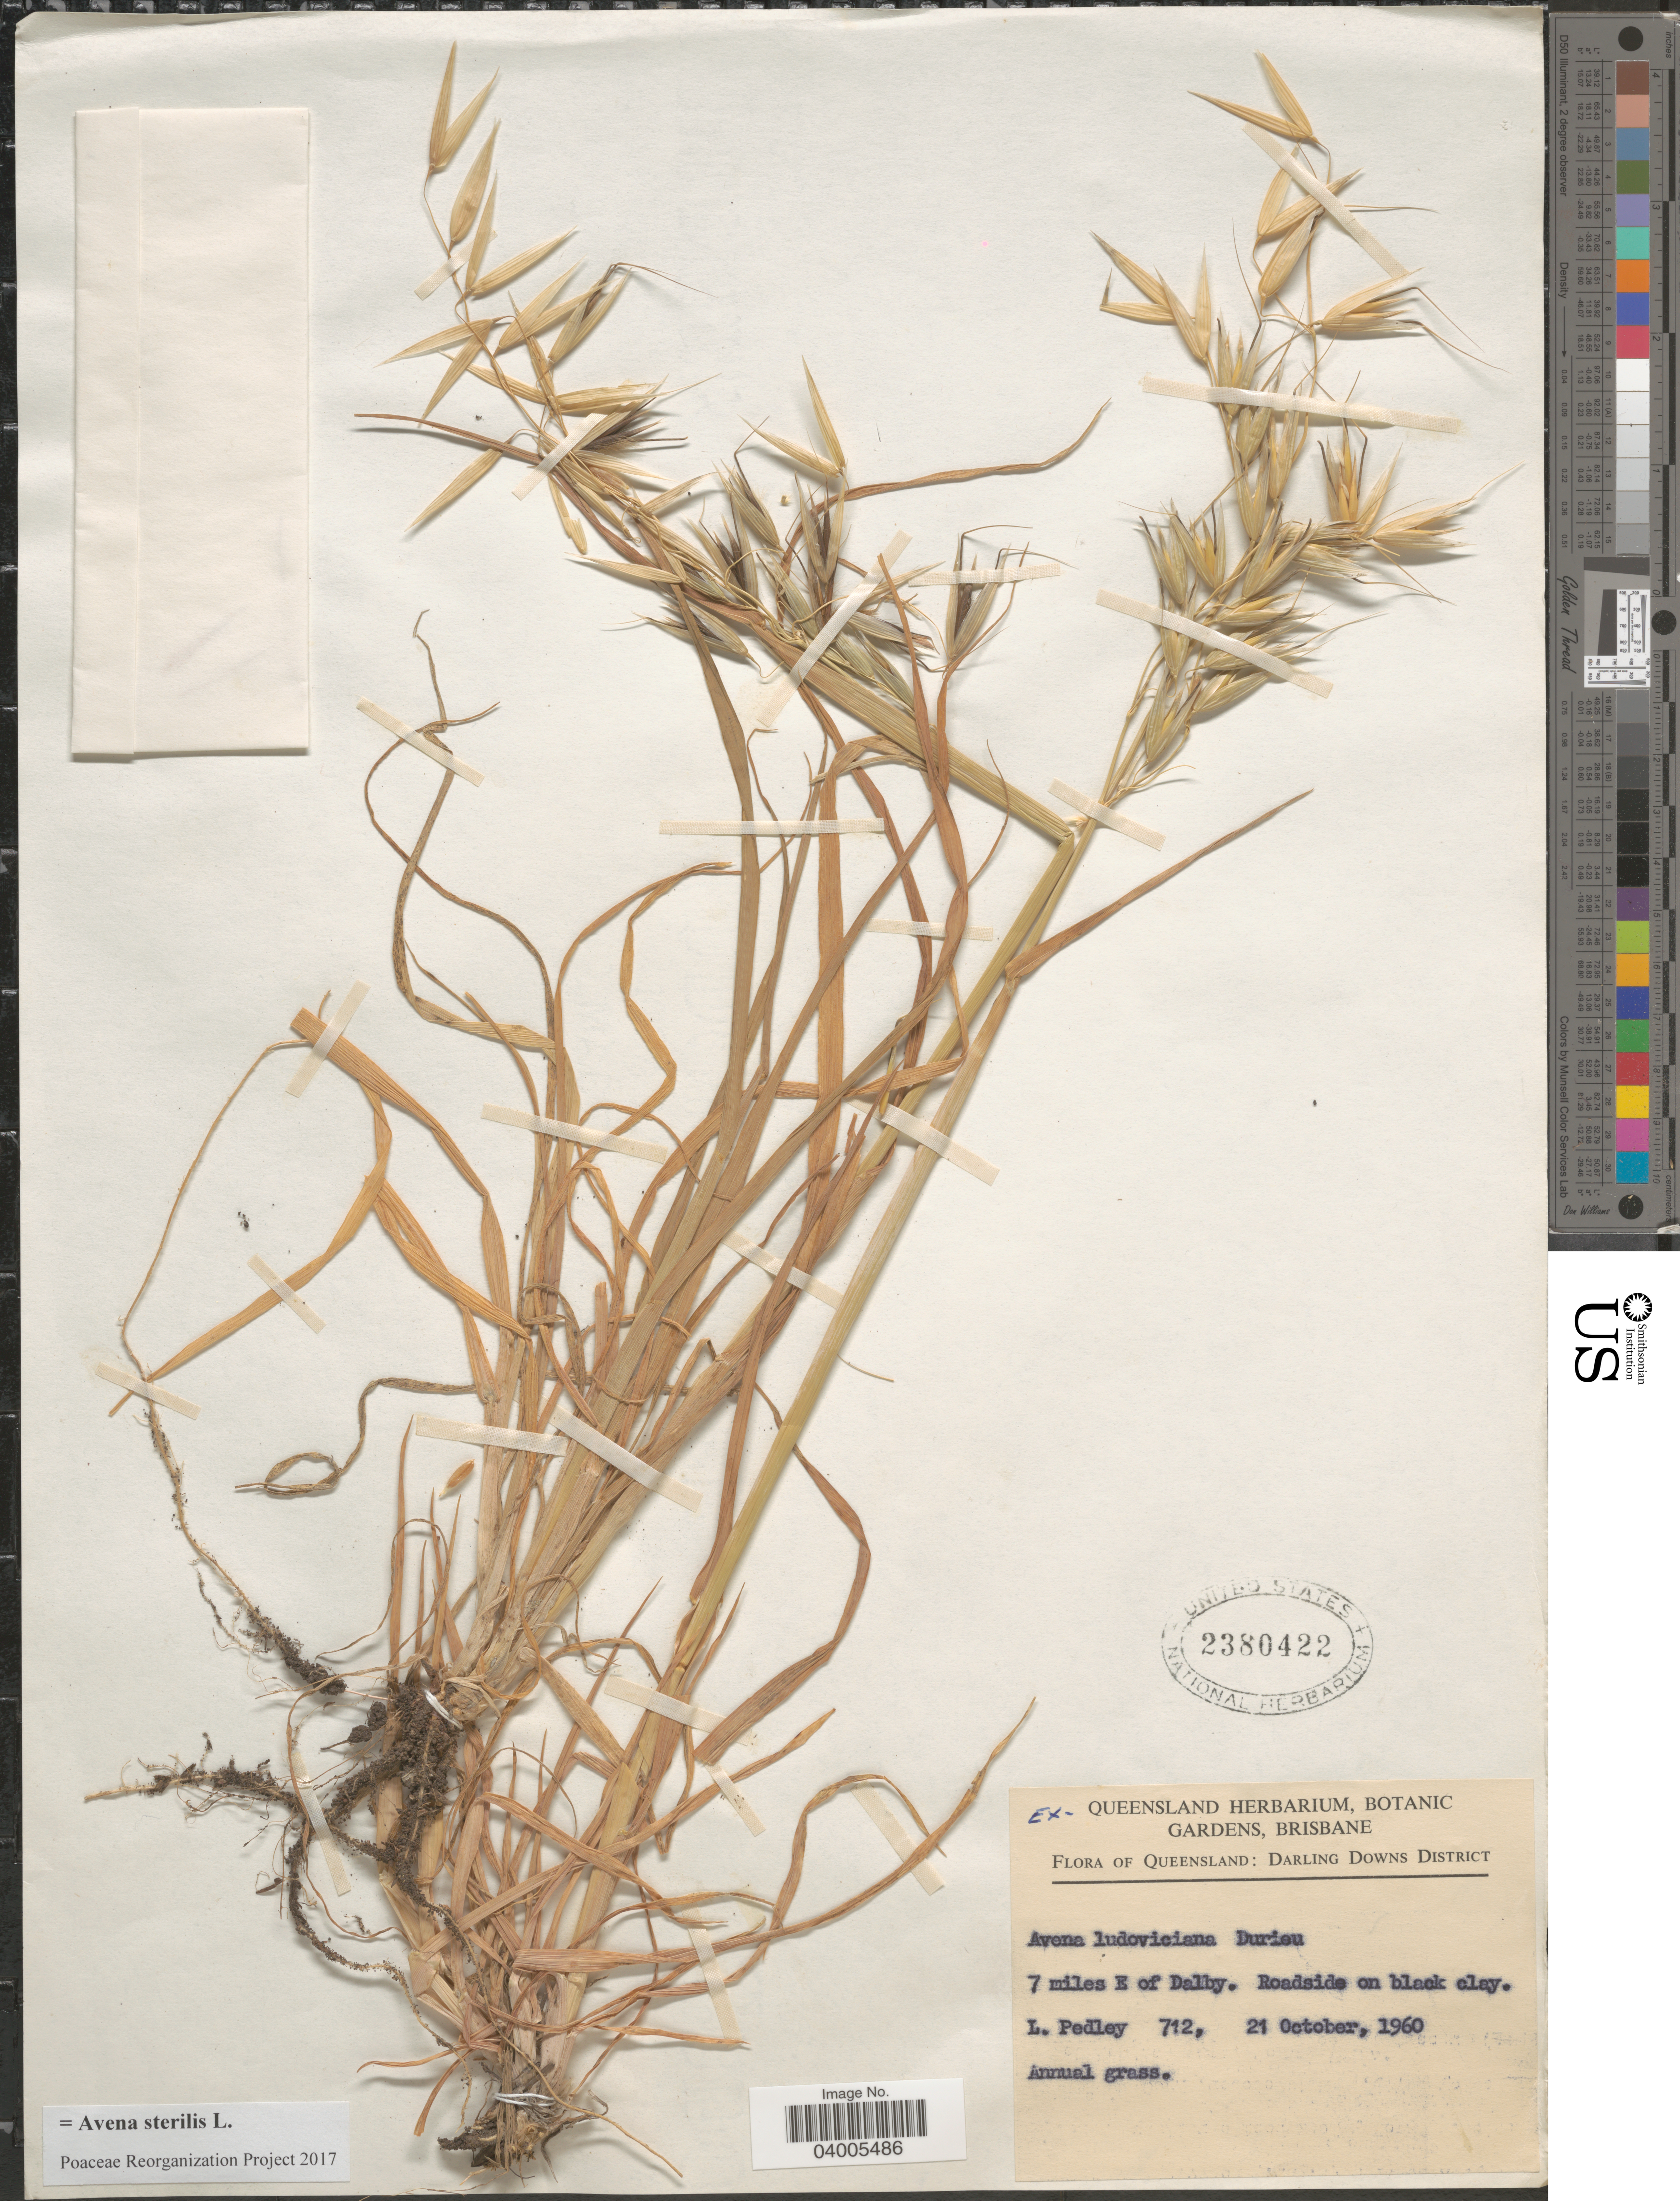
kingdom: Plantae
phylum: Tracheophyta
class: Liliopsida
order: Poales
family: Poaceae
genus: Avena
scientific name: Avena sterilis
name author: L.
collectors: L. Pedley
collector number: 712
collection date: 1960-10-21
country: Australia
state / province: Queensland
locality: Darling Downs District. 7 miles E of Dalby. Roadside on black clay.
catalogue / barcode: US 2380422